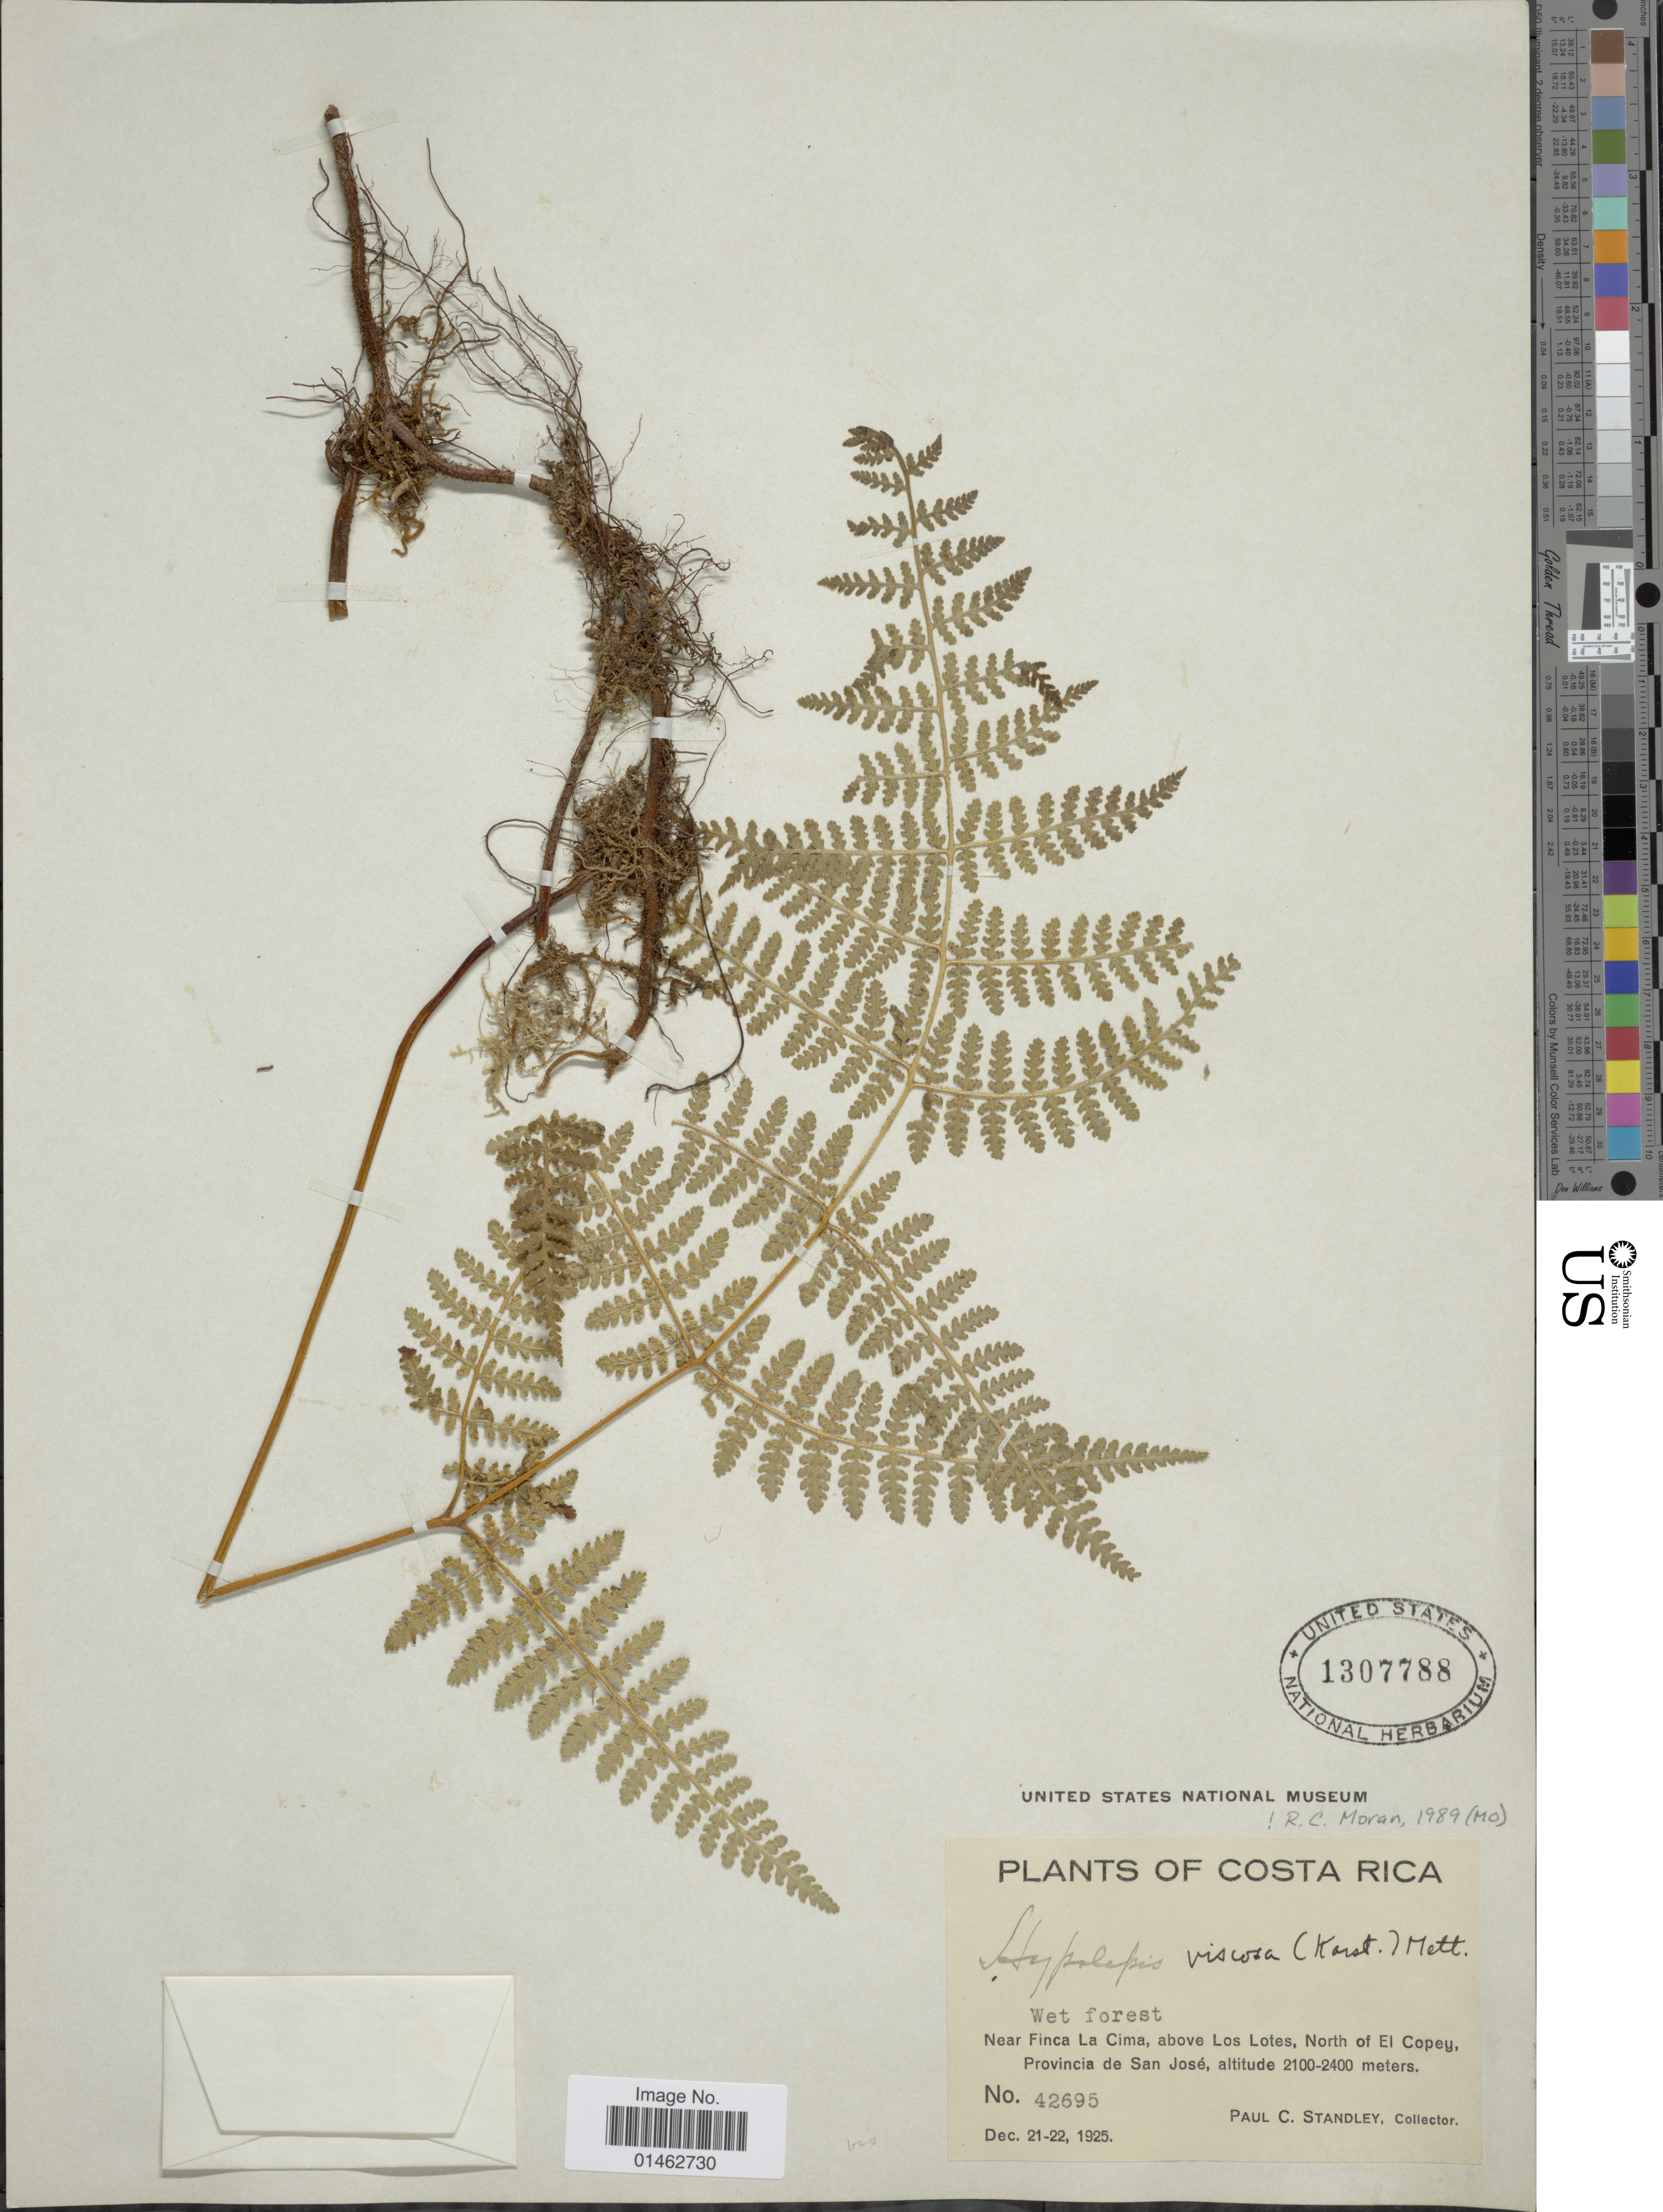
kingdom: Plantae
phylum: Tracheophyta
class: Polypodiopsida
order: Polypodiales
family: Dennstaedtiaceae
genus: Hypolepis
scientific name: Hypolepis viscosa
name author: H. Karst.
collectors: P. C. Standley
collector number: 42695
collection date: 1925-12-21/1925-12-22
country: Costa Rica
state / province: San José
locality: Near Finca La Cima, Los Lotes, North of El Copey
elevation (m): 2100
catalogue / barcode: US 1307788